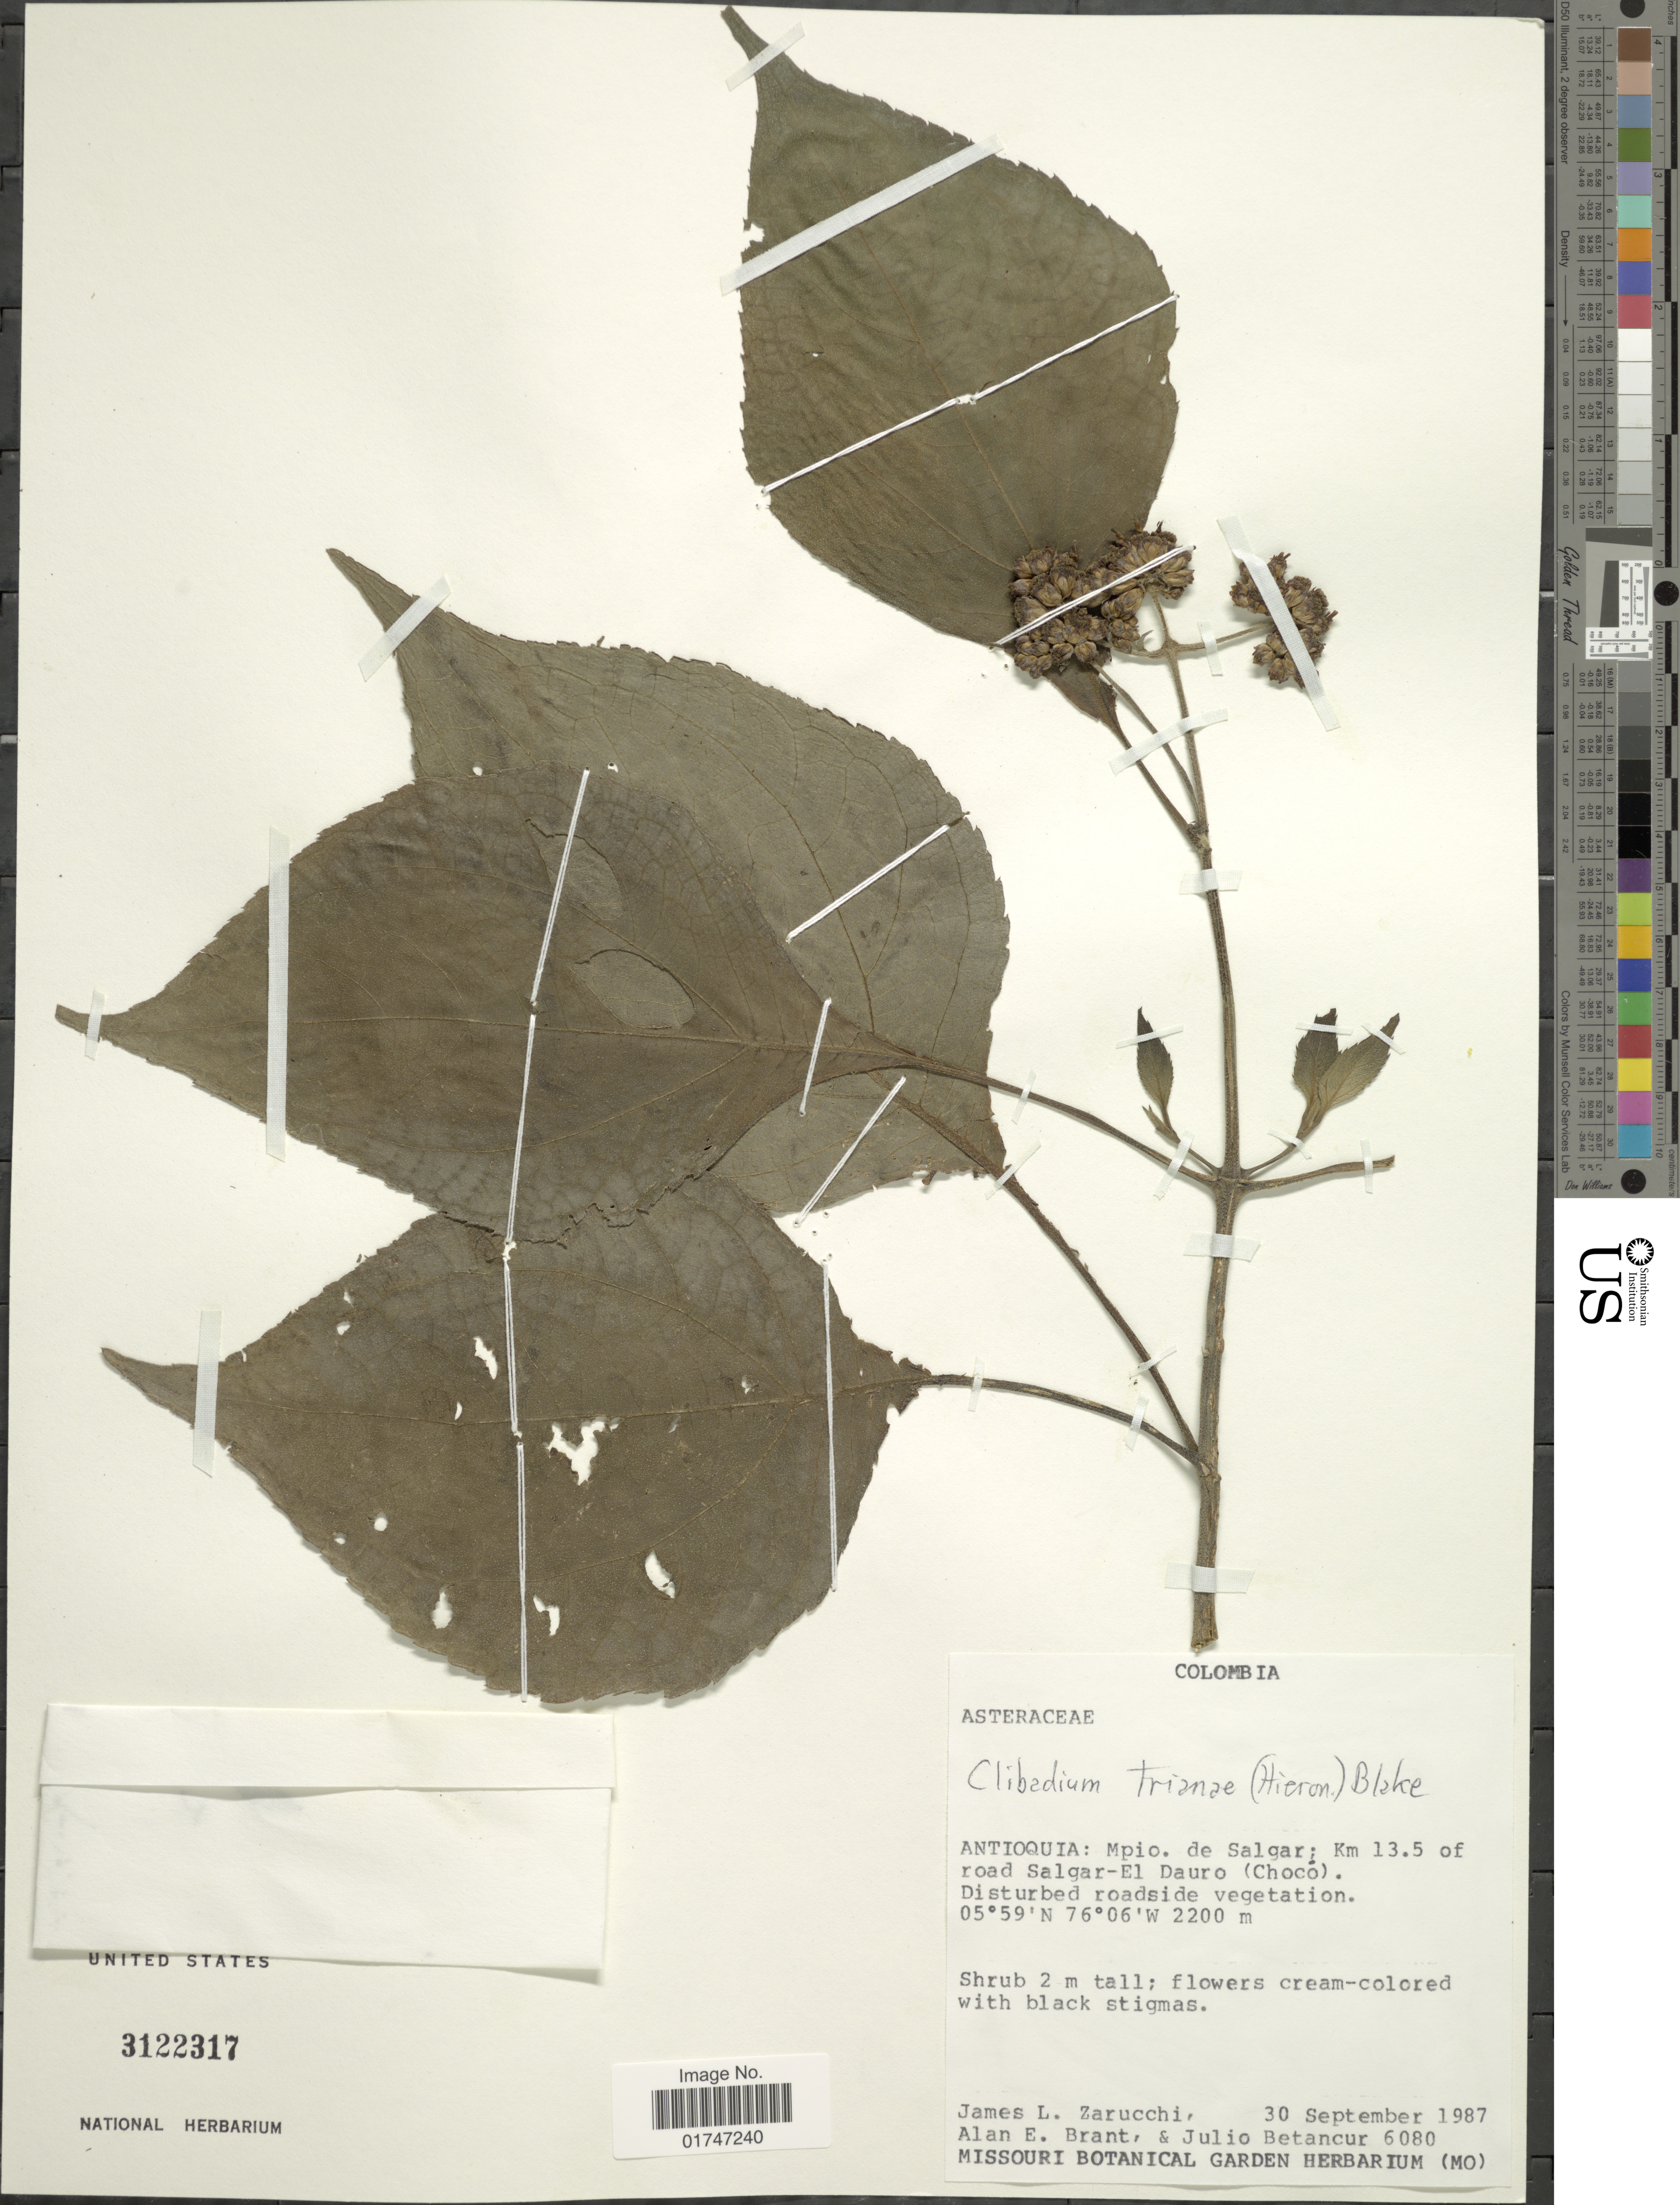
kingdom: Plantae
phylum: Tracheophyta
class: Magnoliopsida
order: Asterales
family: Asteraceae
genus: Clibadium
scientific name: Clibadium trianae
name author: (Hieron.) S.F. Blake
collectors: J. L. Zarucchi, A. Brant & J. Betancur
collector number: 6080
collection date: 1987-09-30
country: Colombia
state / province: Antioquia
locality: Antioquia: Mpio. de Salgar; Km 13.5 of road Salgar-El Dauro (Chocó)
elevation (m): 2200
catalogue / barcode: US 3122317